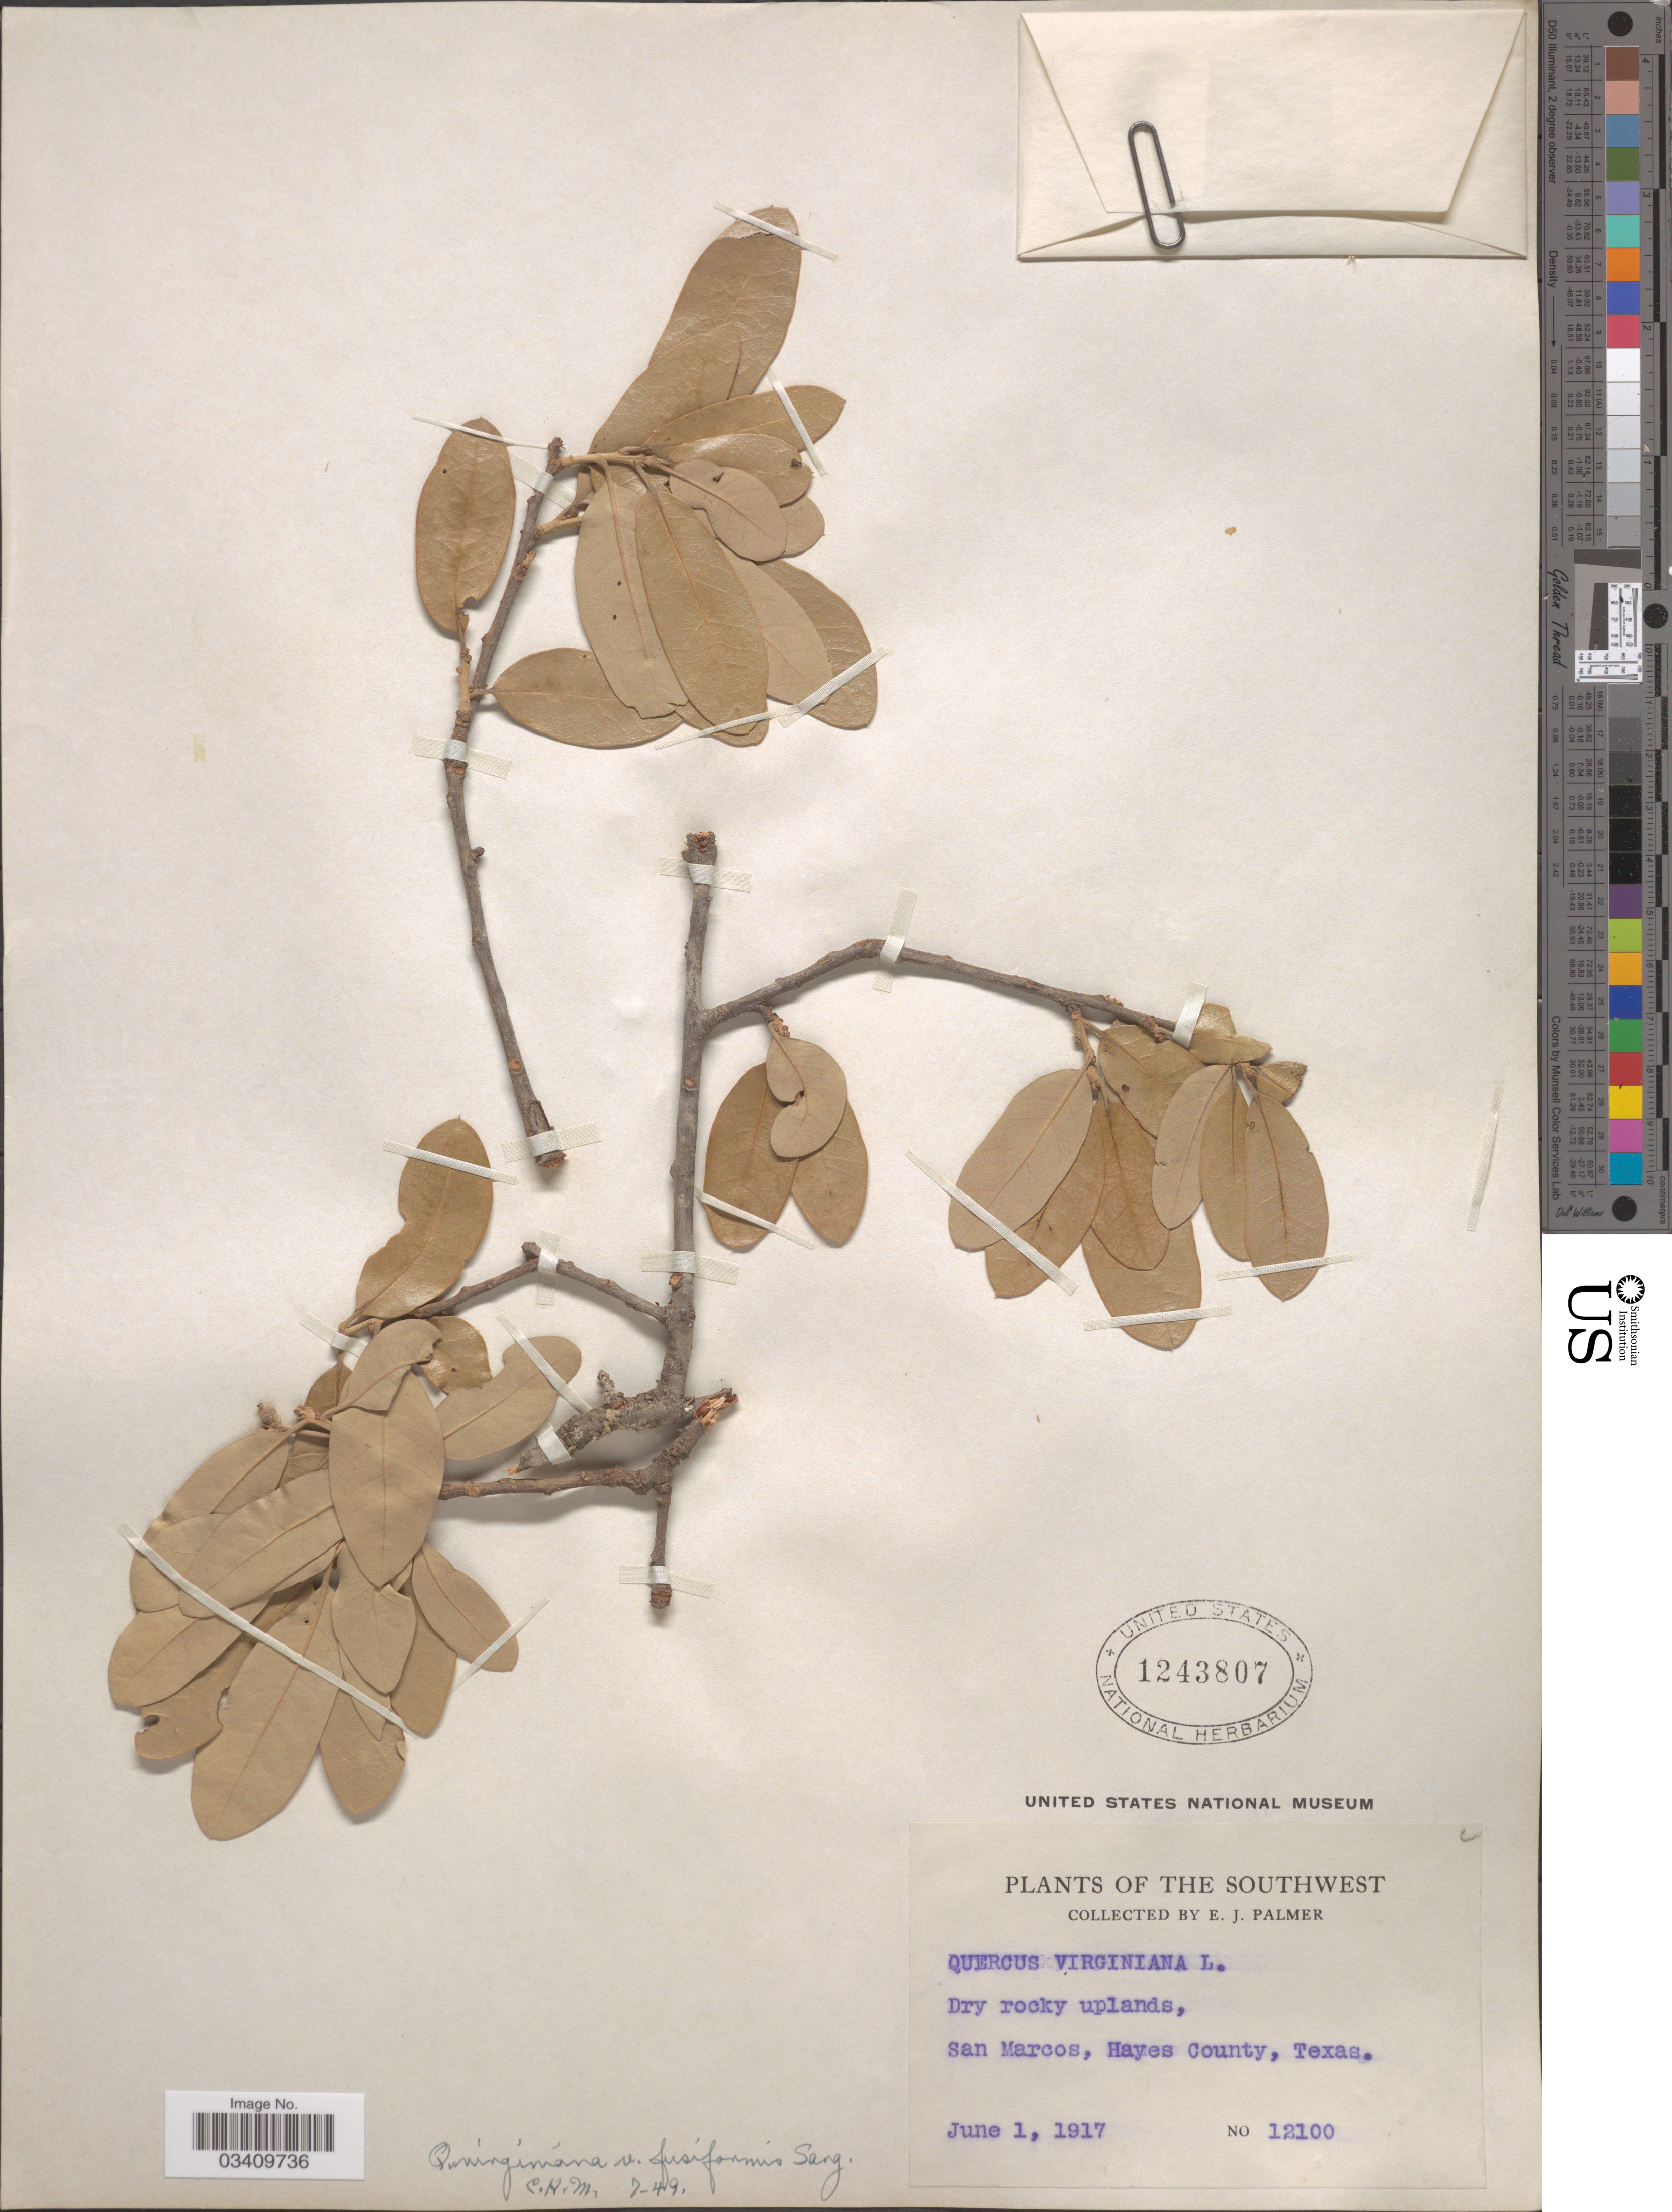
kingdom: Plantae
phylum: Tracheophyta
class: Magnoliopsida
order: Fagales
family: Fagaceae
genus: Quercus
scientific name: Quercus virginiana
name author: Mill.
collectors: E. J. Palmer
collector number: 12100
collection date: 1917-06-01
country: United States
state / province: Texas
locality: Southwest. San Marcos, Hayes County.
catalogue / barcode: US 1243807